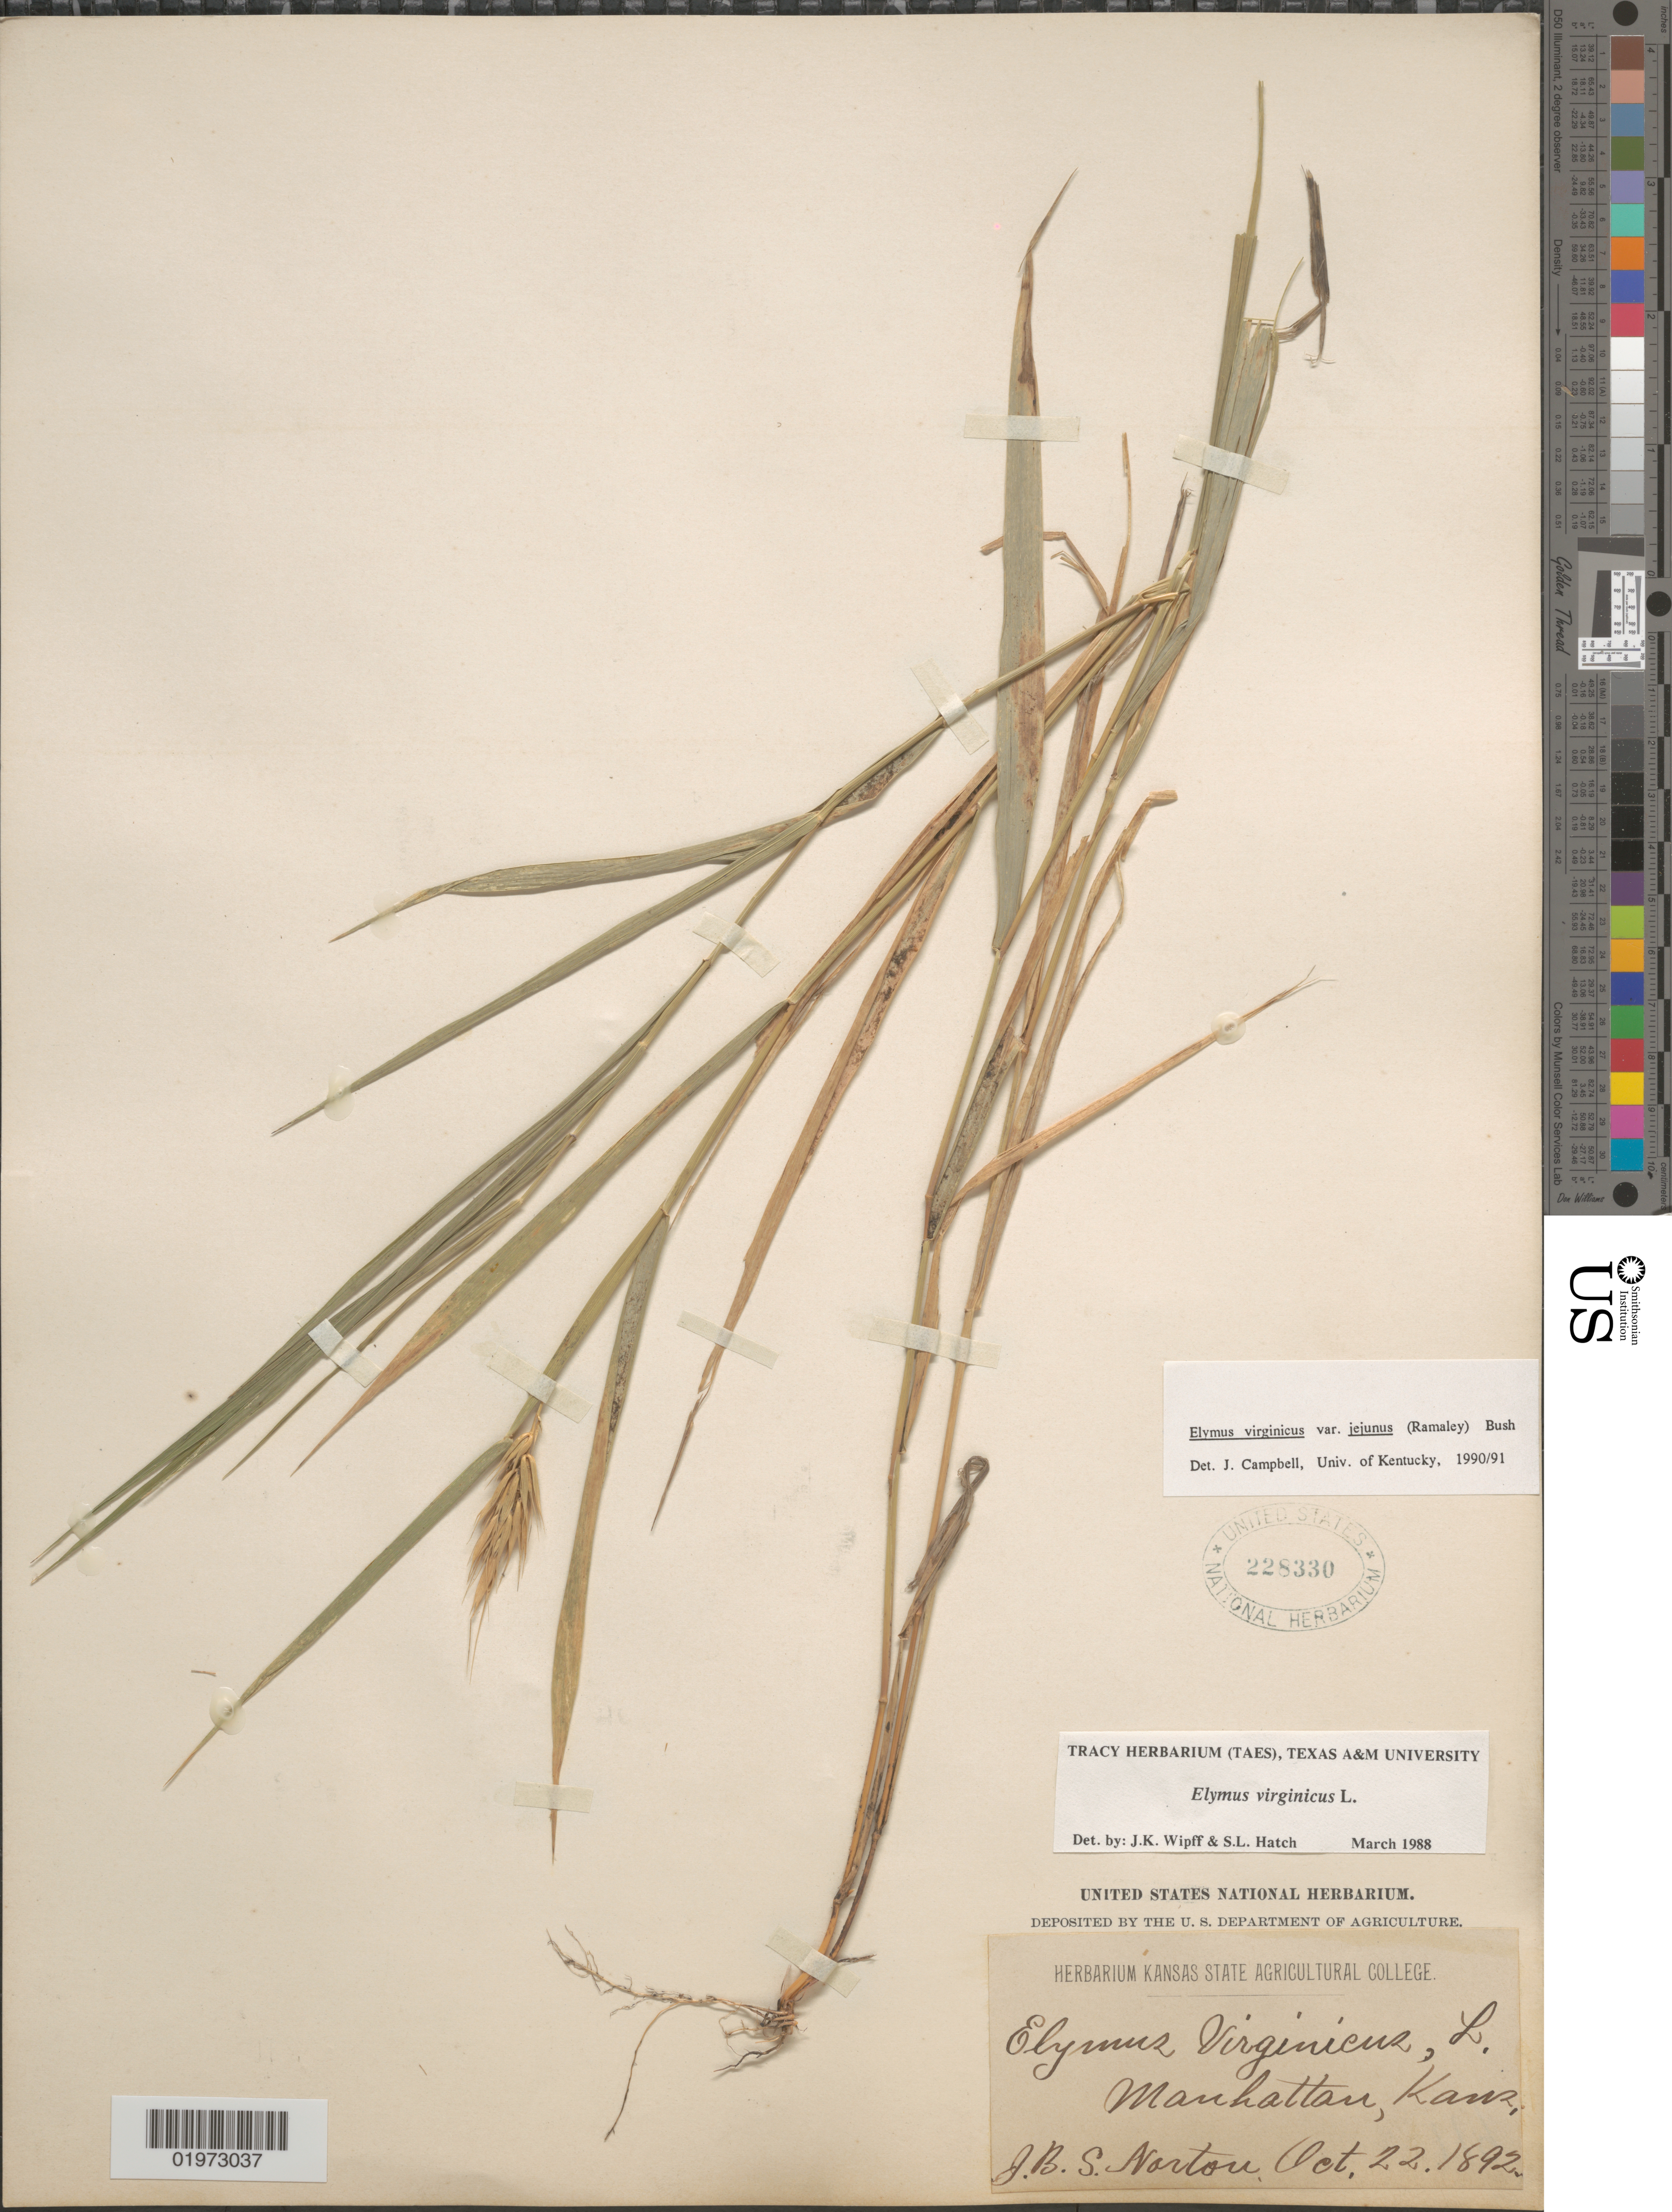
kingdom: Plantae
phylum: Tracheophyta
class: Liliopsida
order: Poales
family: Poaceae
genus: Elymus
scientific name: Elymus virginicus var. virginicus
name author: L.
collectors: J. B. S. Norton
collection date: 1892-10-22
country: United States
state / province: Kansas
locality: Manhattan.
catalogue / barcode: US 228330